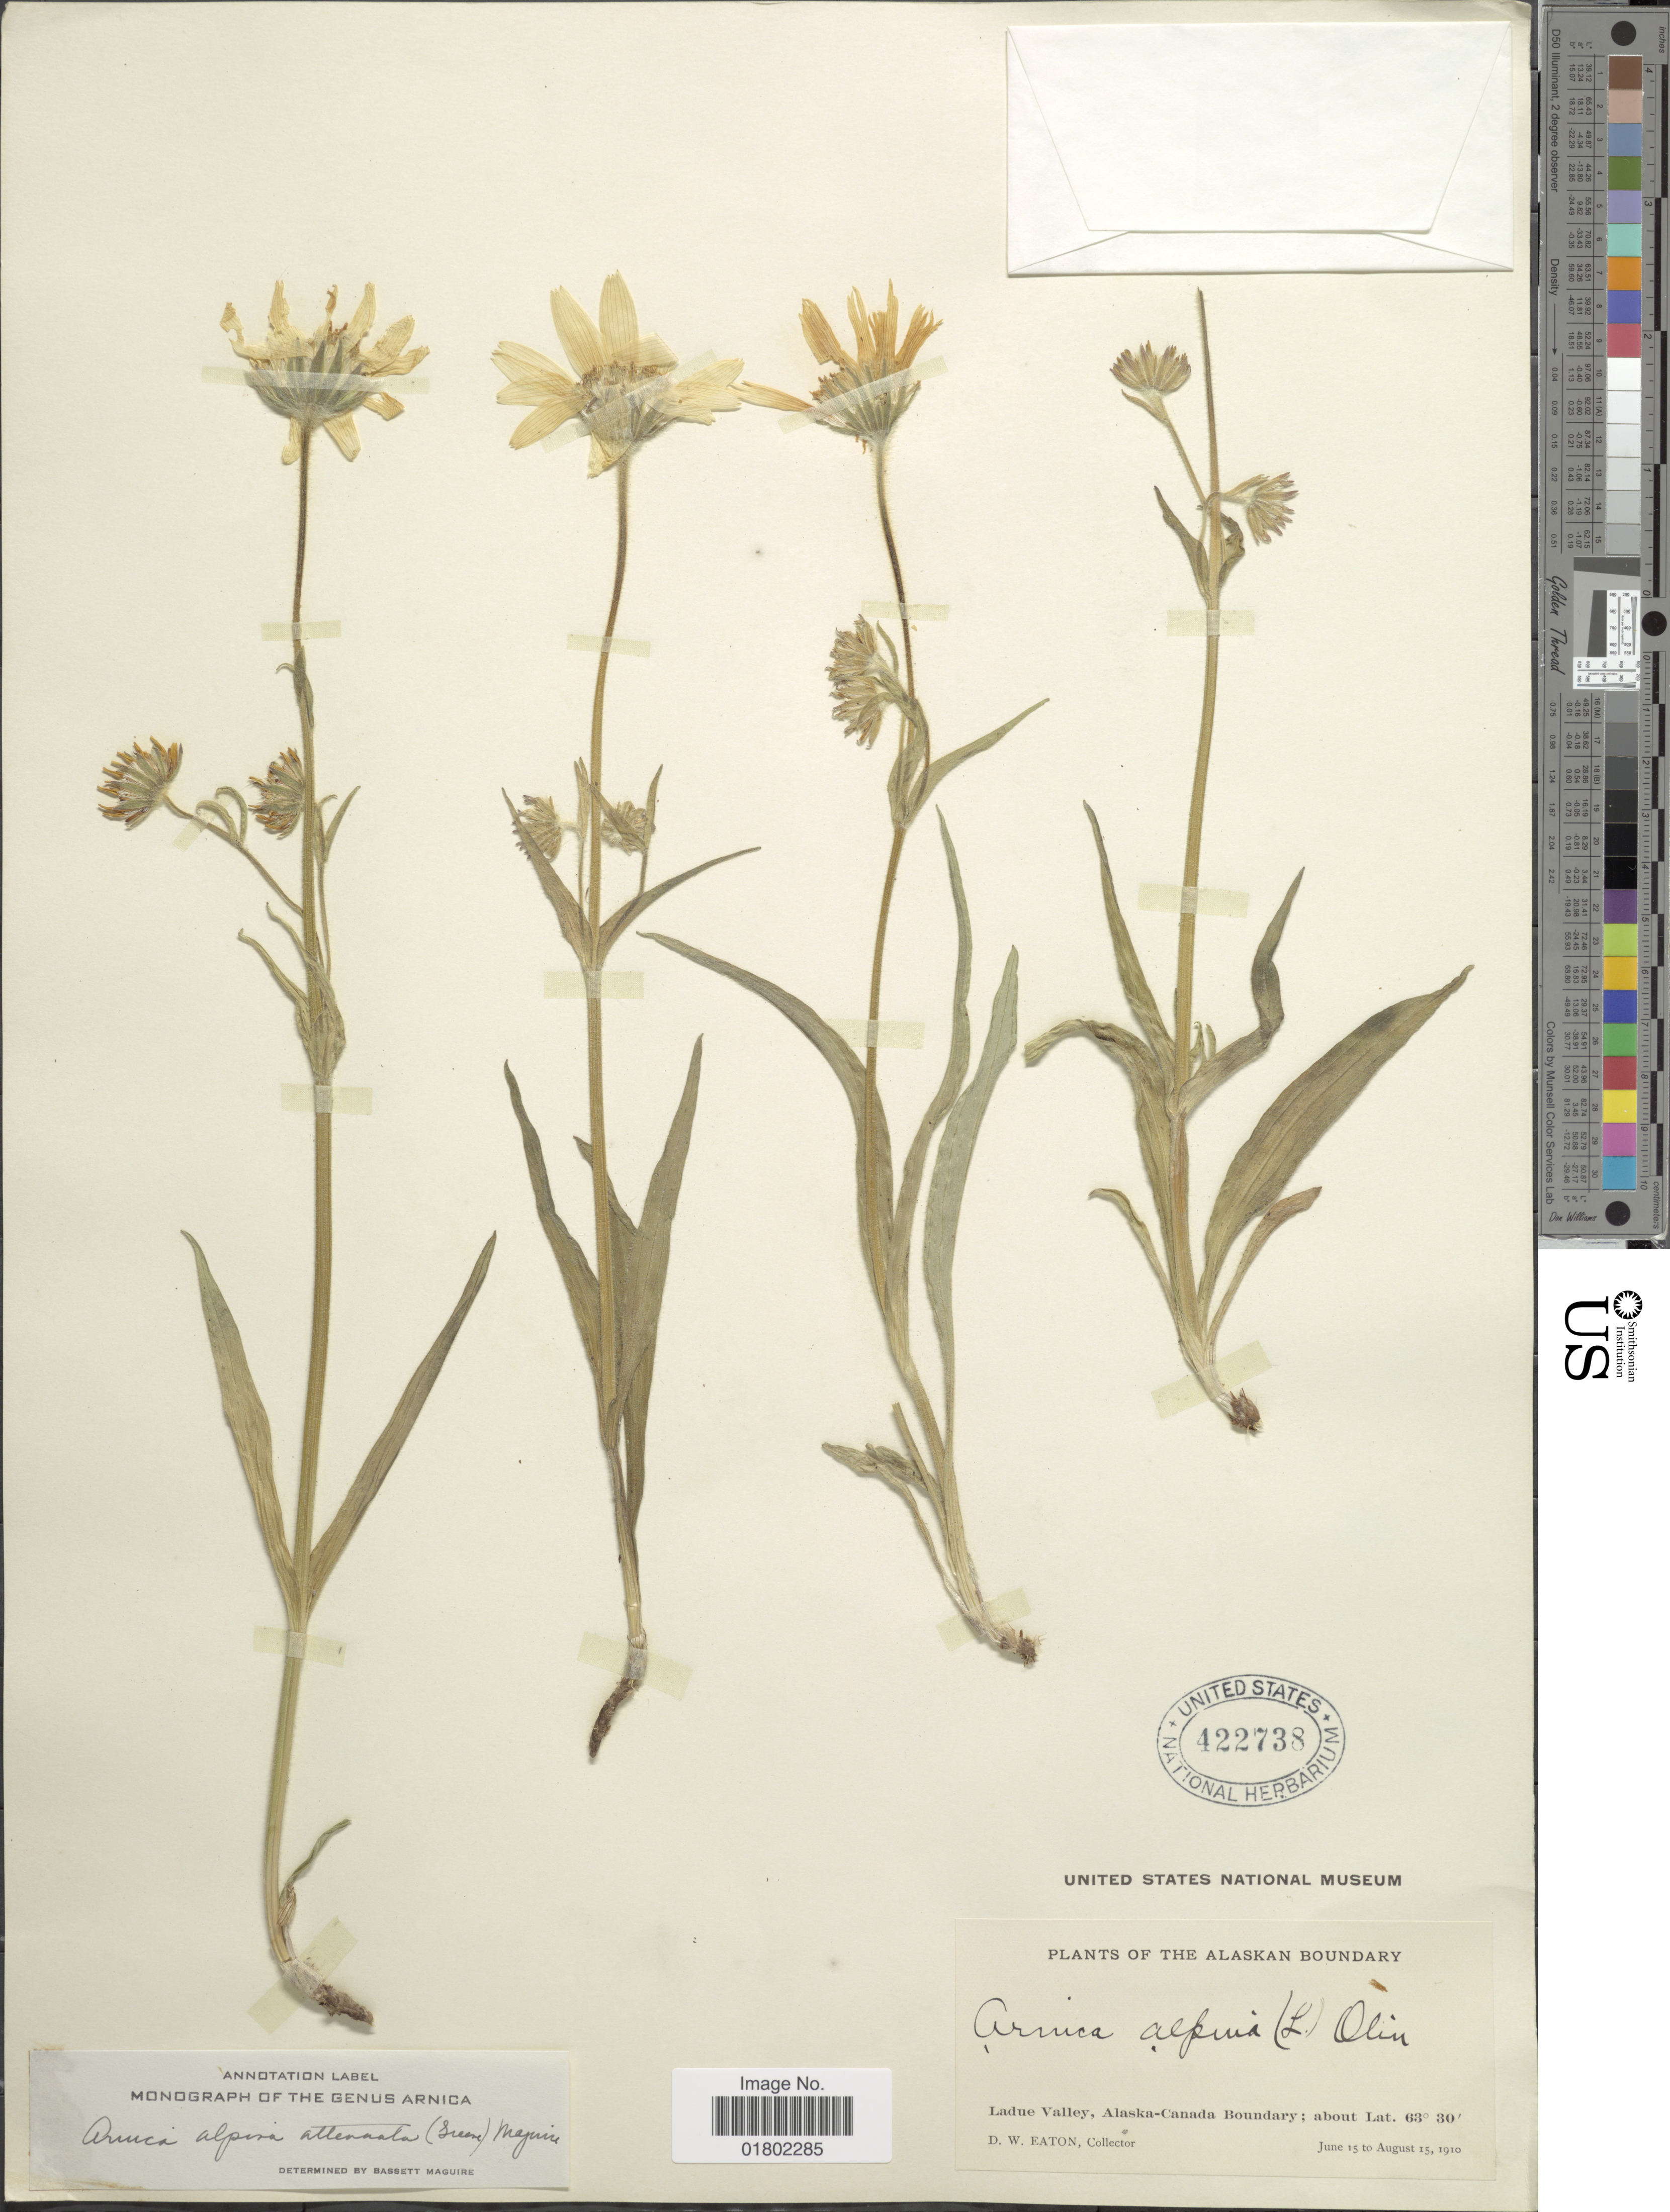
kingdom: Plantae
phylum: Tracheophyta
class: Magnoliopsida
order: Asterales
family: Asteraceae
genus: Arnica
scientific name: Arnica alpina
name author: Willd. ex Steud.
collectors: D. Eaton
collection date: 1910-06-15/1910-08-15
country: United States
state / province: Alaska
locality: Alaskan Boundary, Ladue Valley, Alaska-Canada Boundary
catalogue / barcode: US 422738